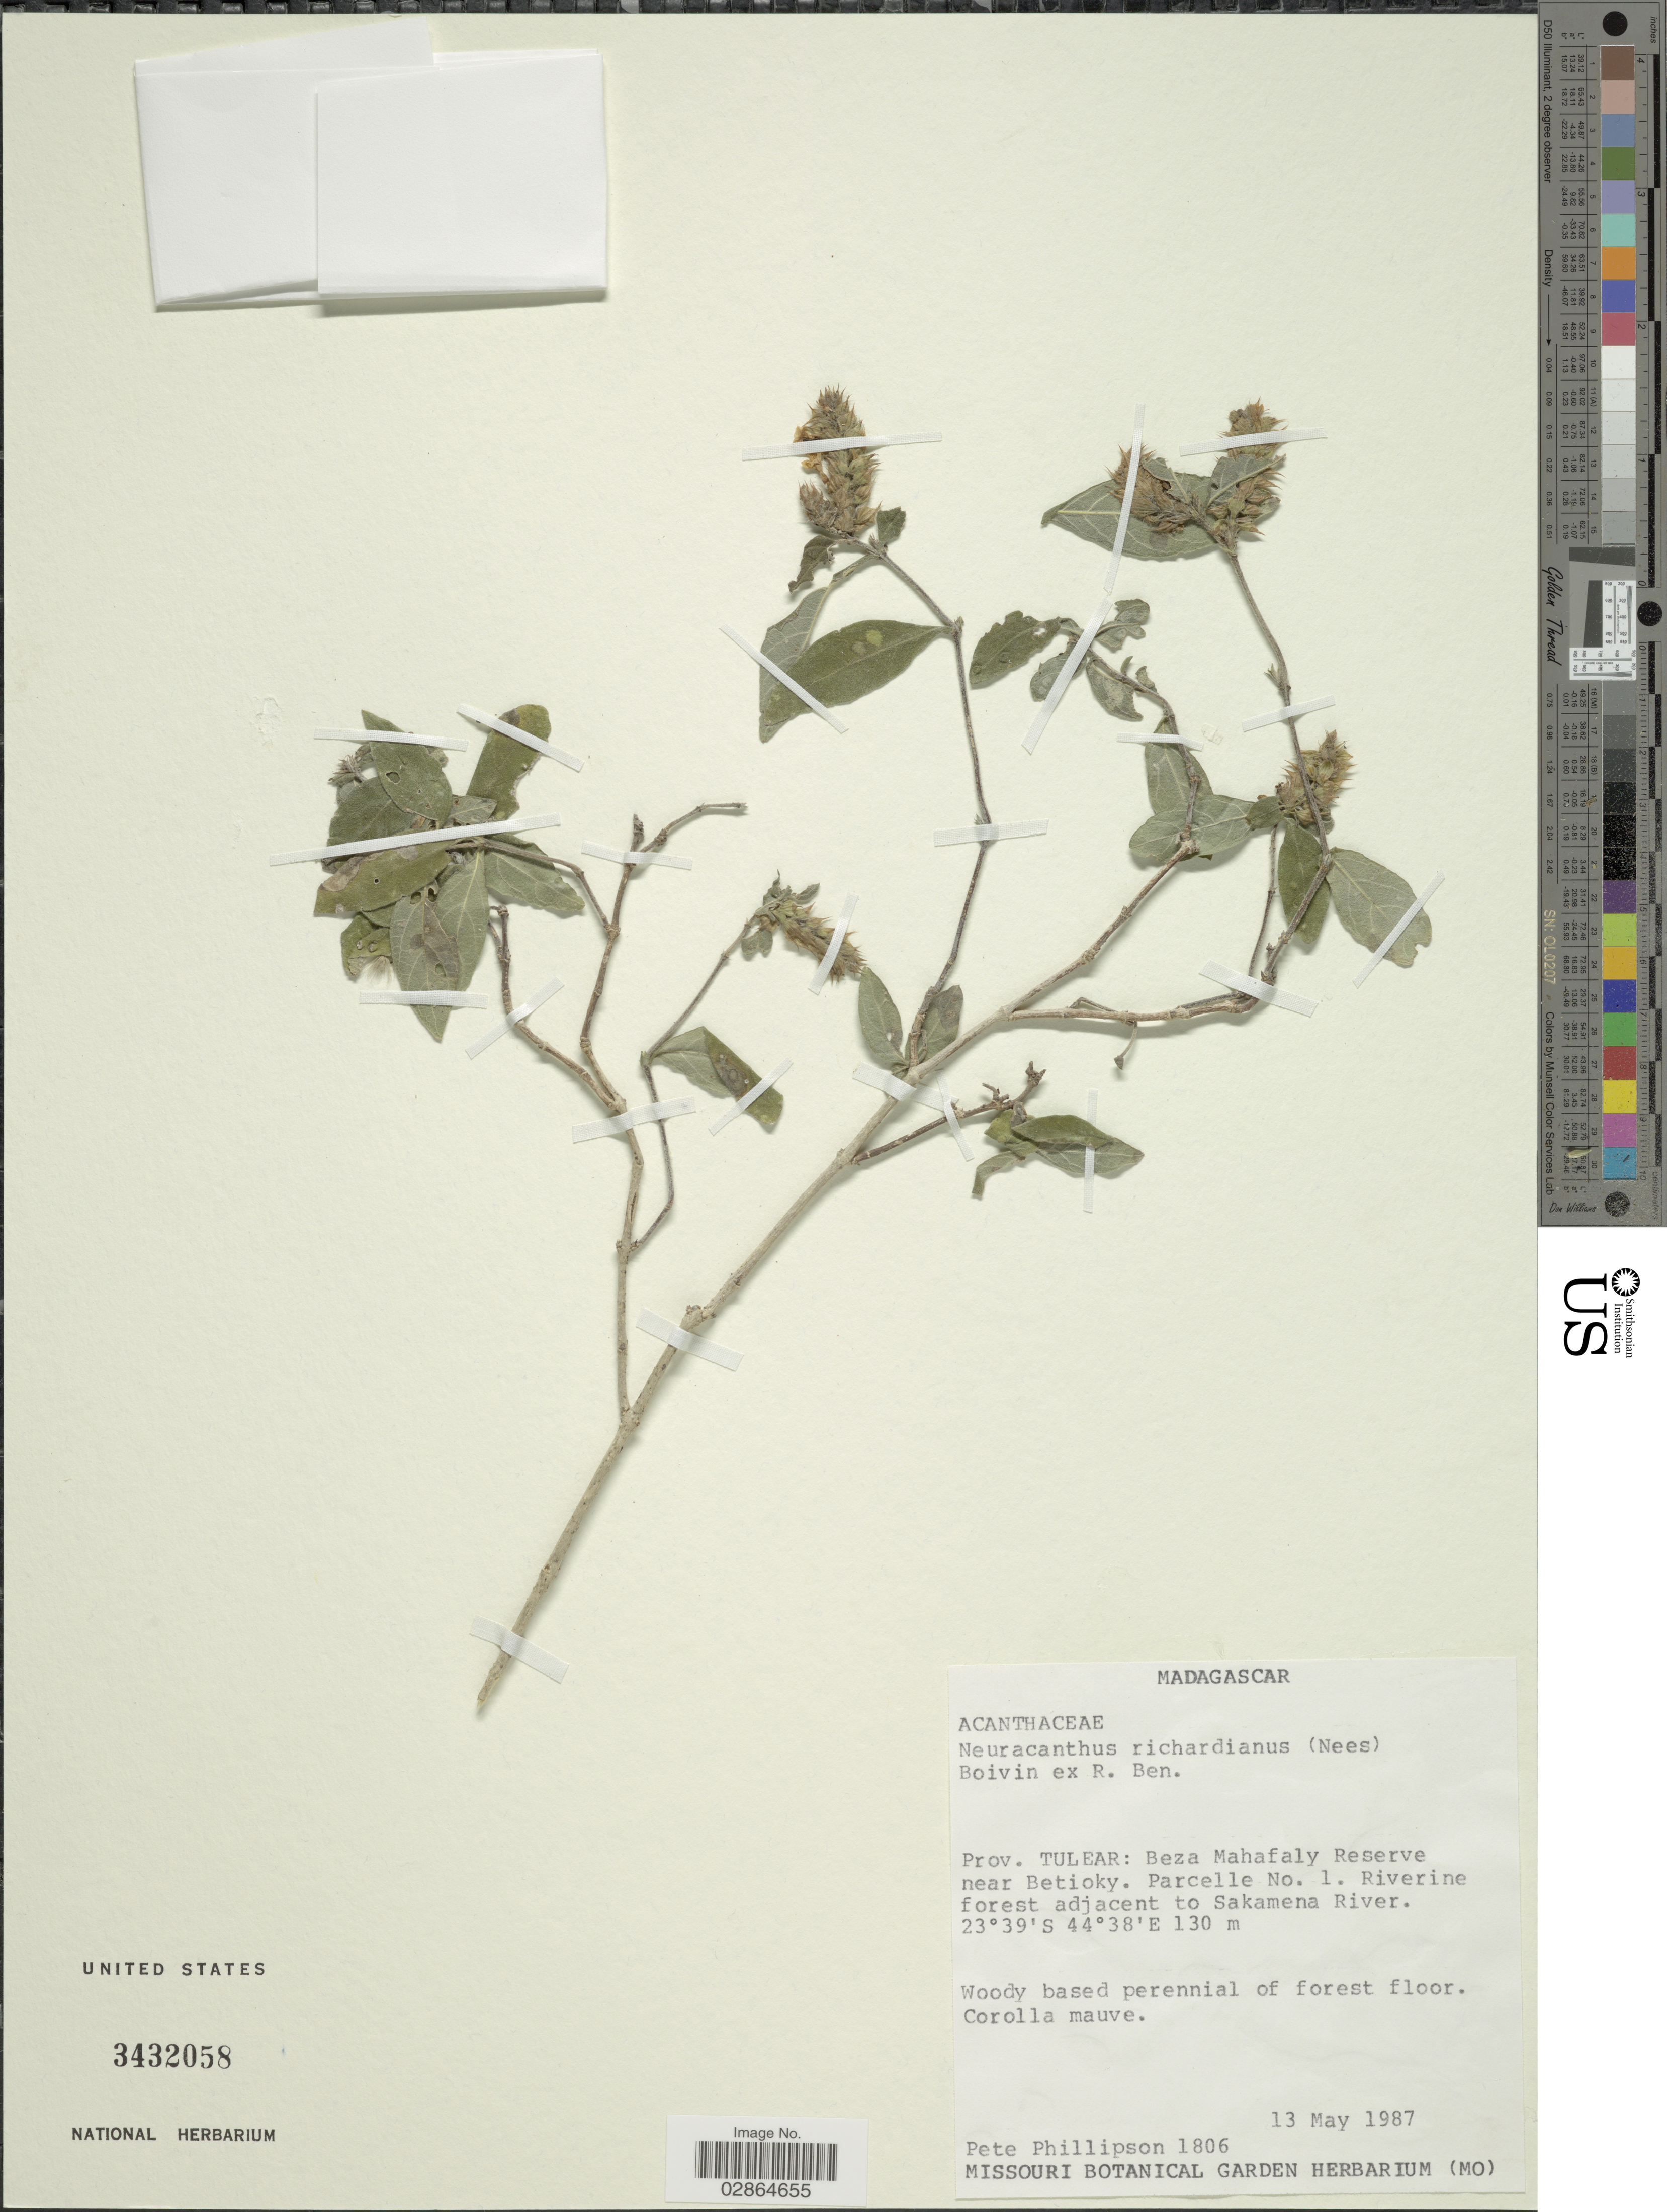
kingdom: Plantae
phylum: Tracheophyta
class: Magnoliopsida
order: Lamiales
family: Acanthaceae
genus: Neuracanthus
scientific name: Neuracanthus richardianus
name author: (Nees) Boivin ex Benoist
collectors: P. B. Phillipson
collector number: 1806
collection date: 1987-05-13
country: Madagascar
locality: Prov. Tulear: Beza Mahafaly Reserve near Betioky. Parcelle No.1. Riverine forest adjacent to Sakamena River.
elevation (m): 130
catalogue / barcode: US 3432058